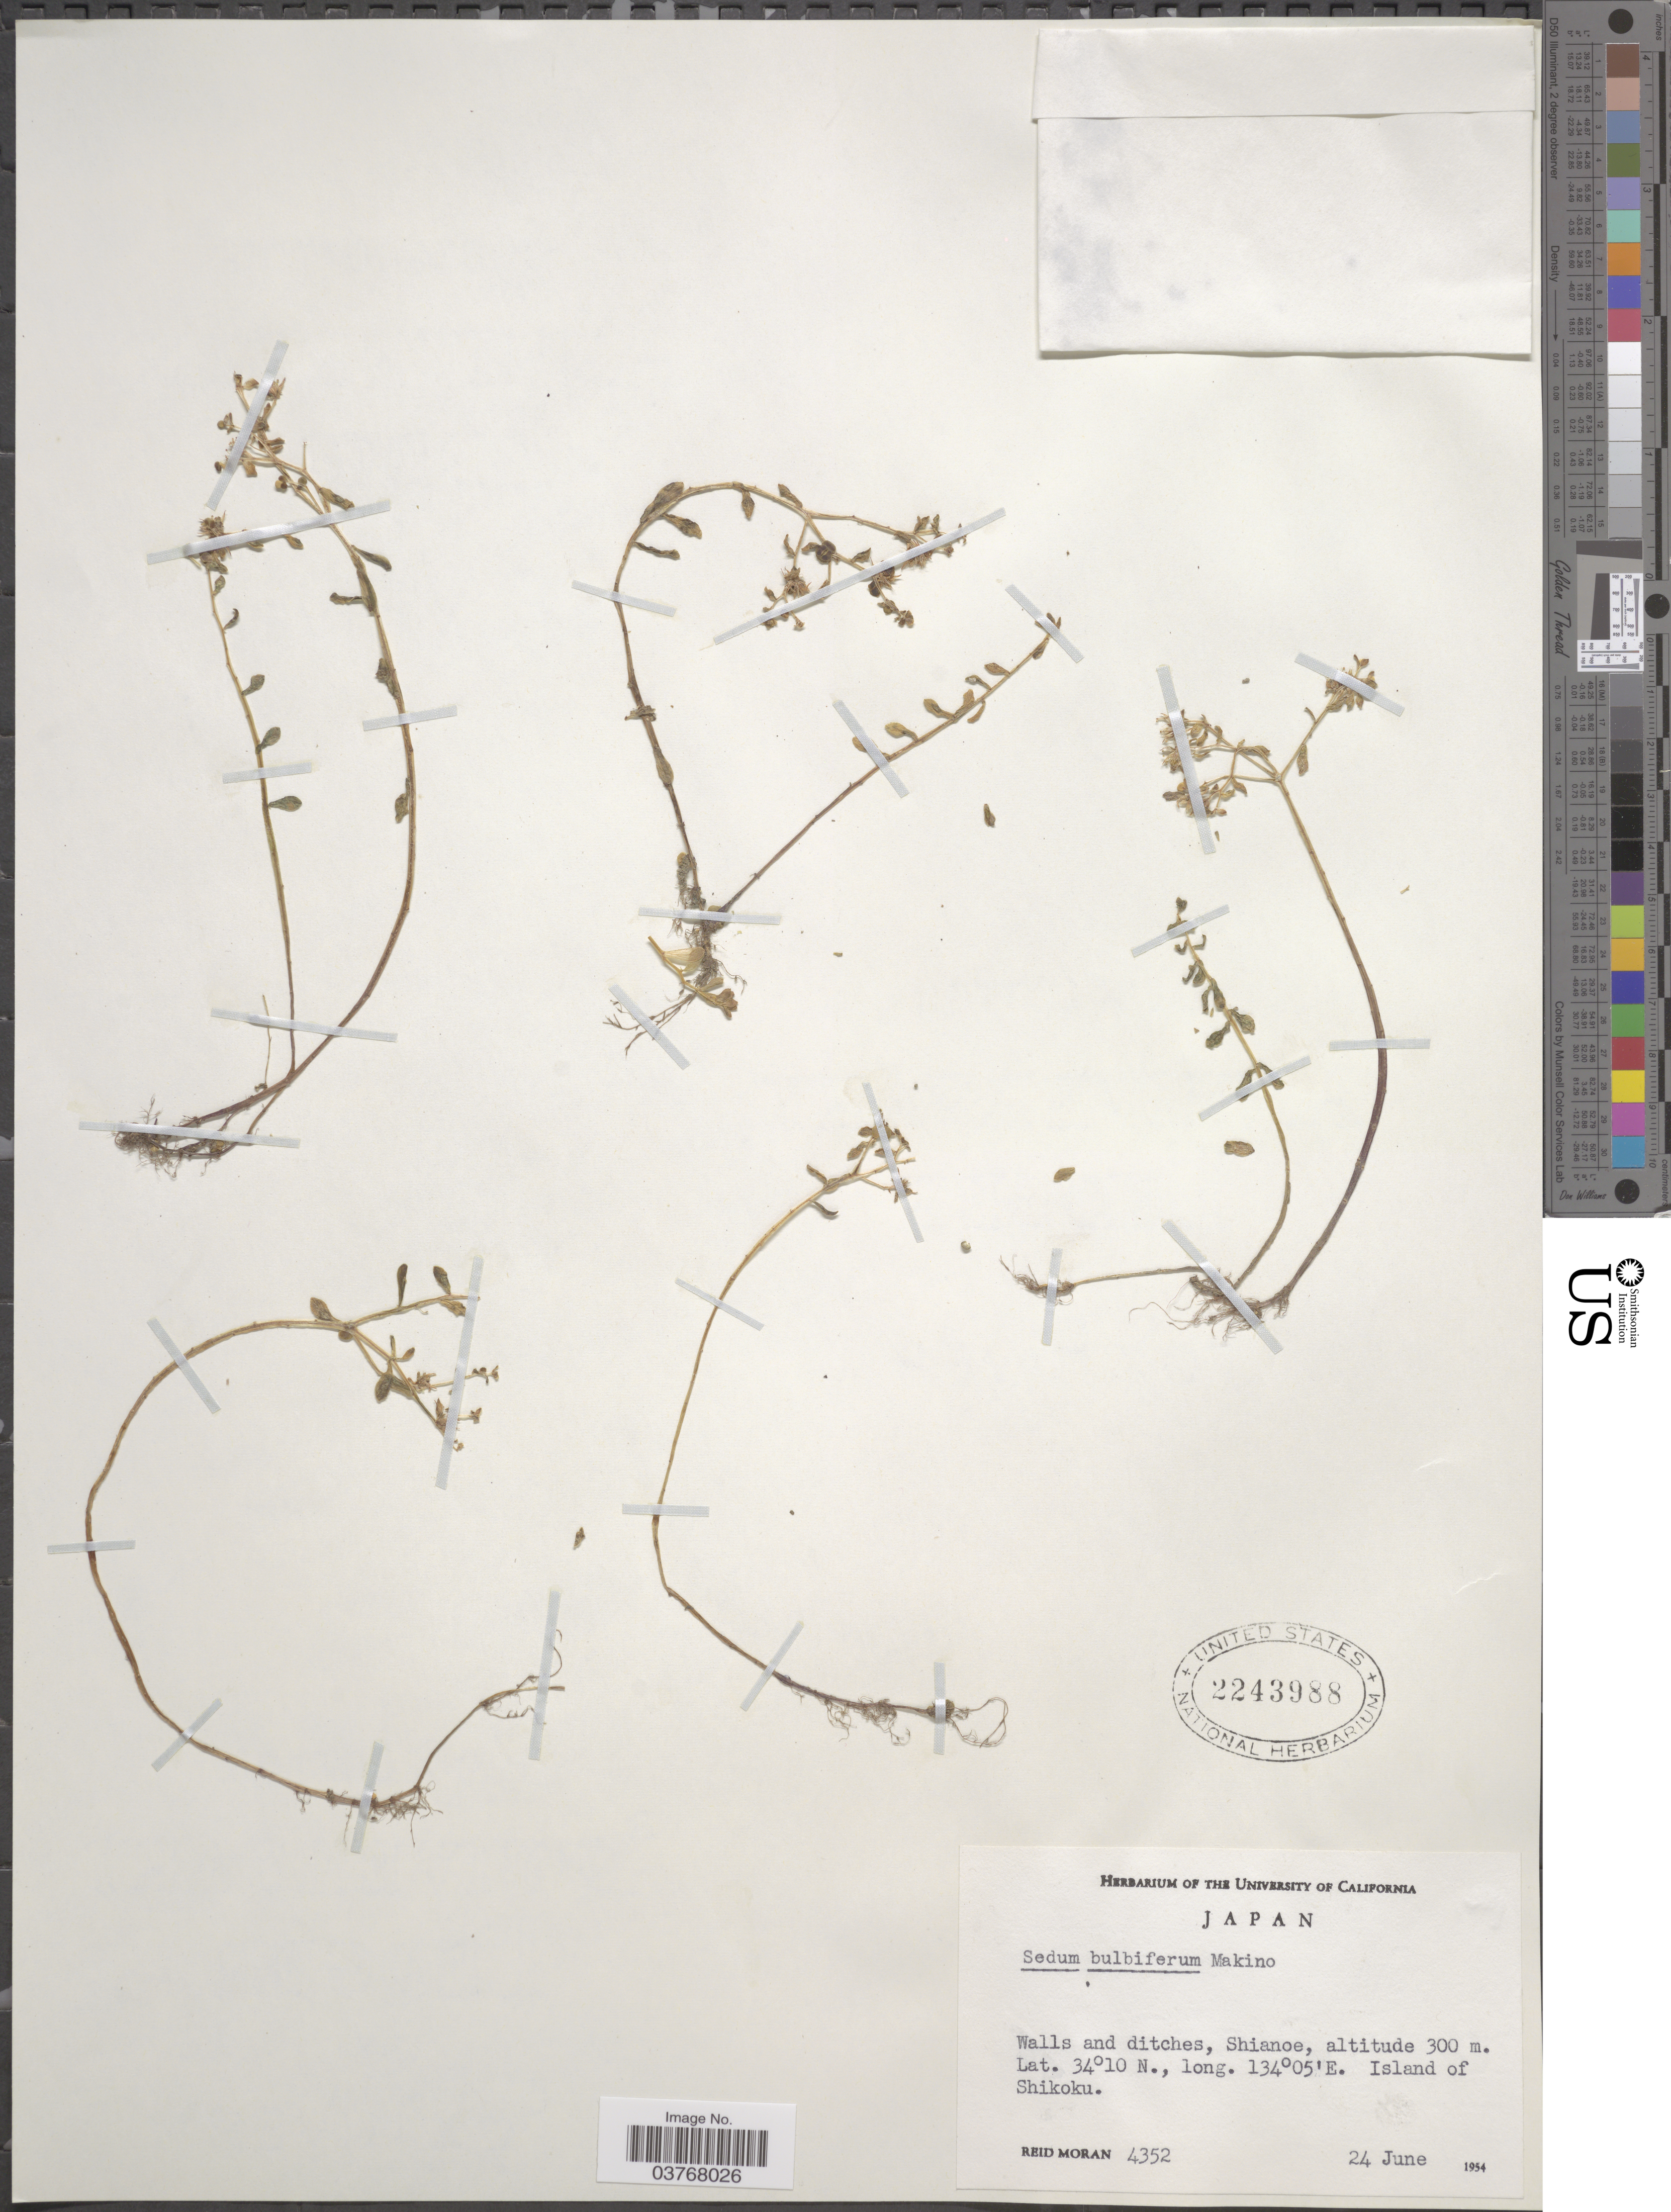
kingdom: Plantae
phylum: Tracheophyta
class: Magnoliopsida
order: Saxifragales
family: Crassulaceae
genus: Sedum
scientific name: Sedum bulbiferum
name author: Makino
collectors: R. Moran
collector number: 4352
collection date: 1954-06-24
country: Japan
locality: Walls and ditches, Shianoe. Island of Shikoku.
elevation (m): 300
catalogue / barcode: US 2243988